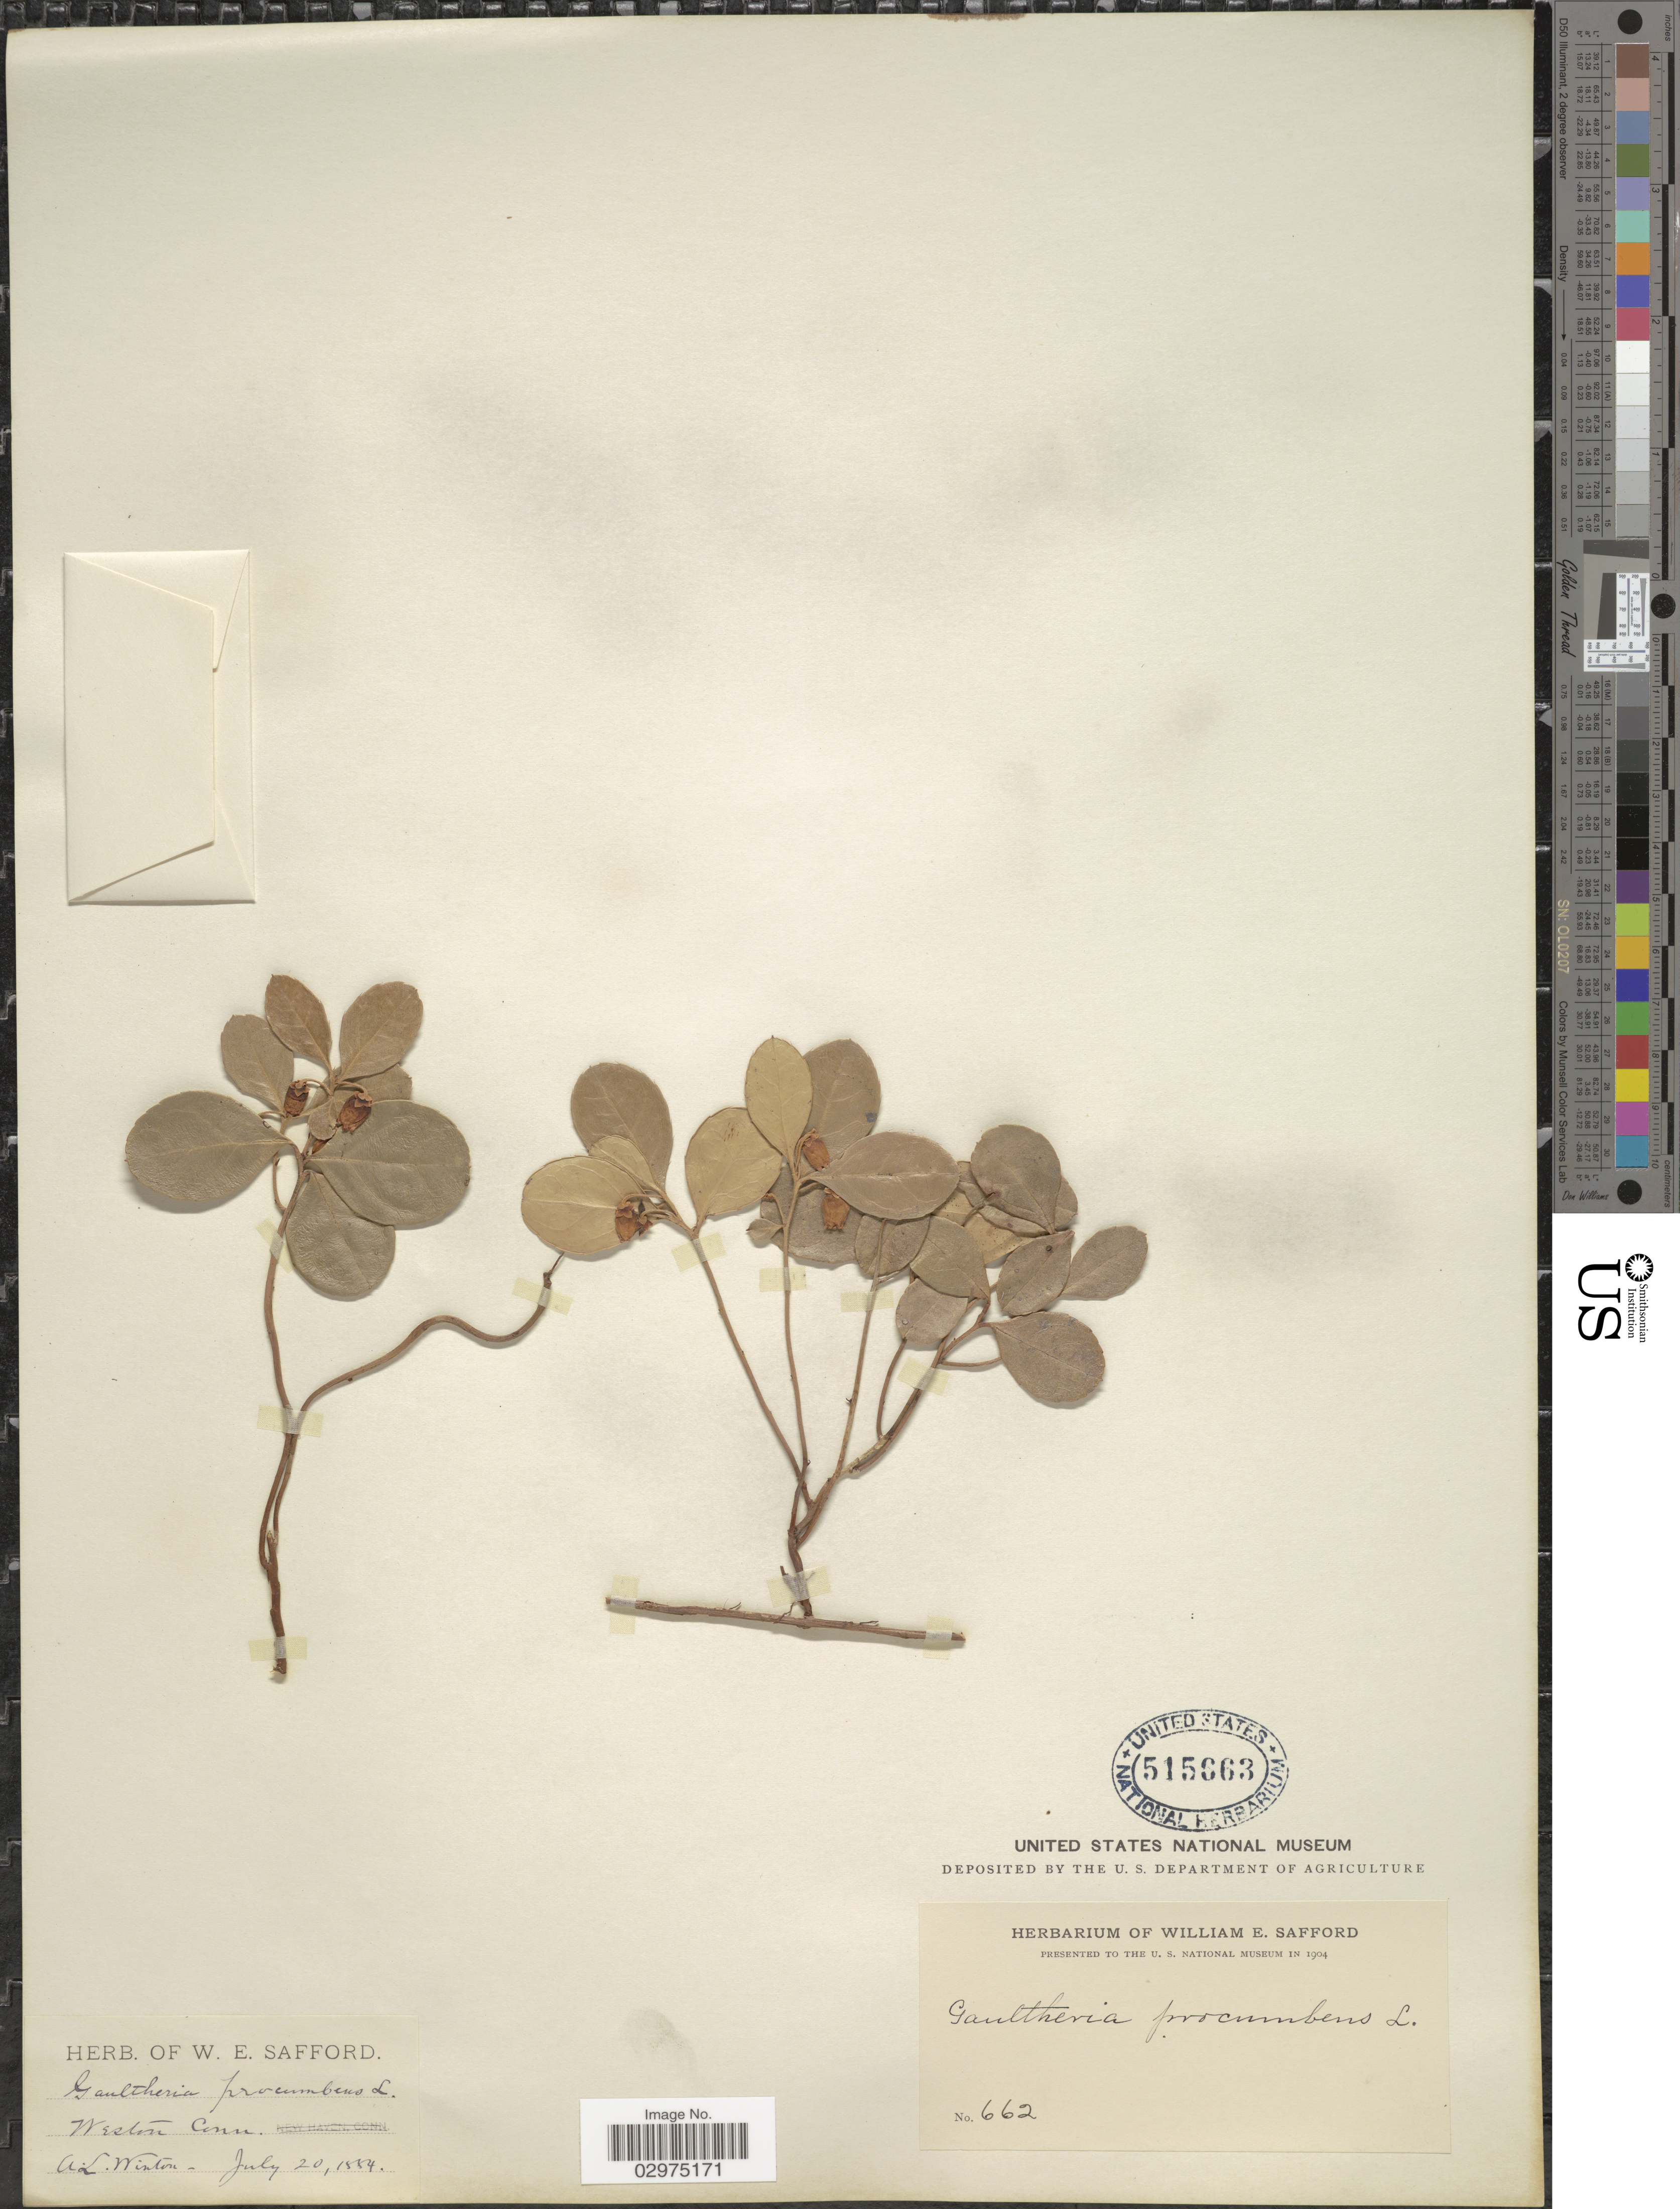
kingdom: Plantae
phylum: Tracheophyta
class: Magnoliopsida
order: Ericales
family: Ericaceae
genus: Gaultheria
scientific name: Gaultheria procumbens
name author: L.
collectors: A. Winton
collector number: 662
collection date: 1884-07-20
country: United States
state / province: Connecticut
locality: Weston.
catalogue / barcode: US 515663